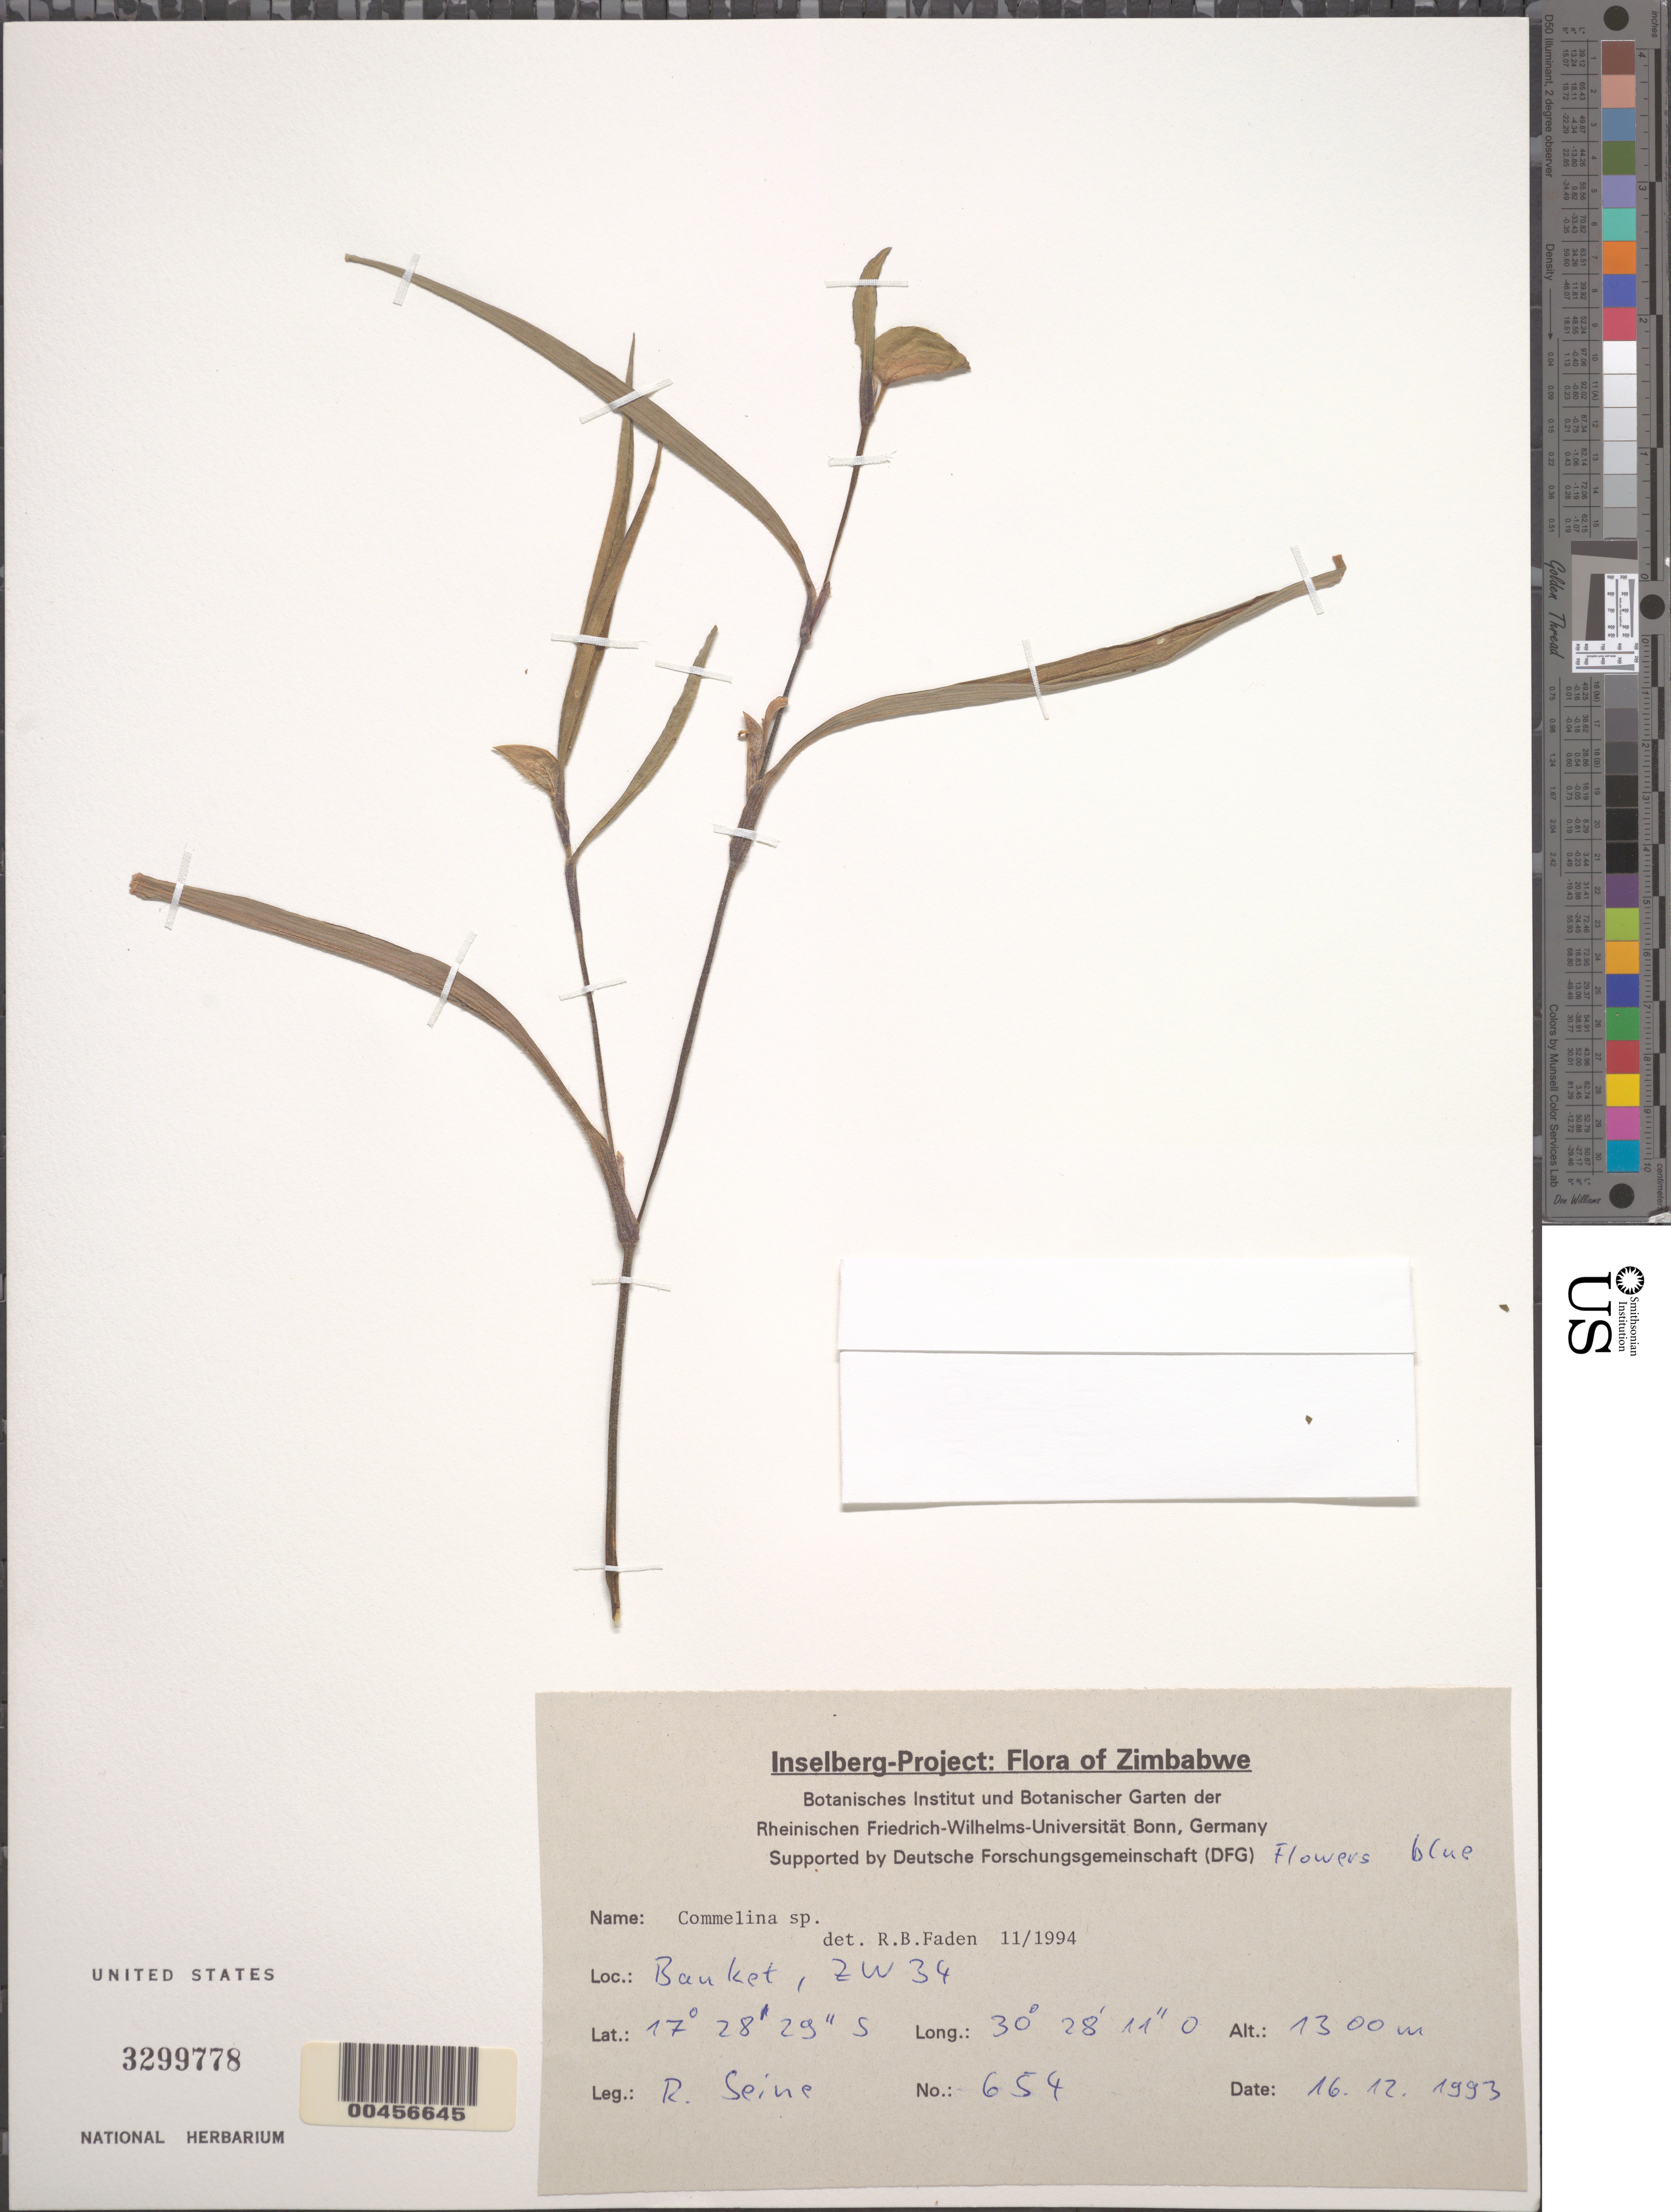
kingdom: Plantae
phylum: Tracheophyta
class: Liliopsida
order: Commelinales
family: Commelinaceae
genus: Commelina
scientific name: Commelina sp.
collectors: R. Seine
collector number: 654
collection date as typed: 16 Dec 1993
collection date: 1993-12-16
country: Zimbabwe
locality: Bauket, zw34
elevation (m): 1300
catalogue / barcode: US 3299778